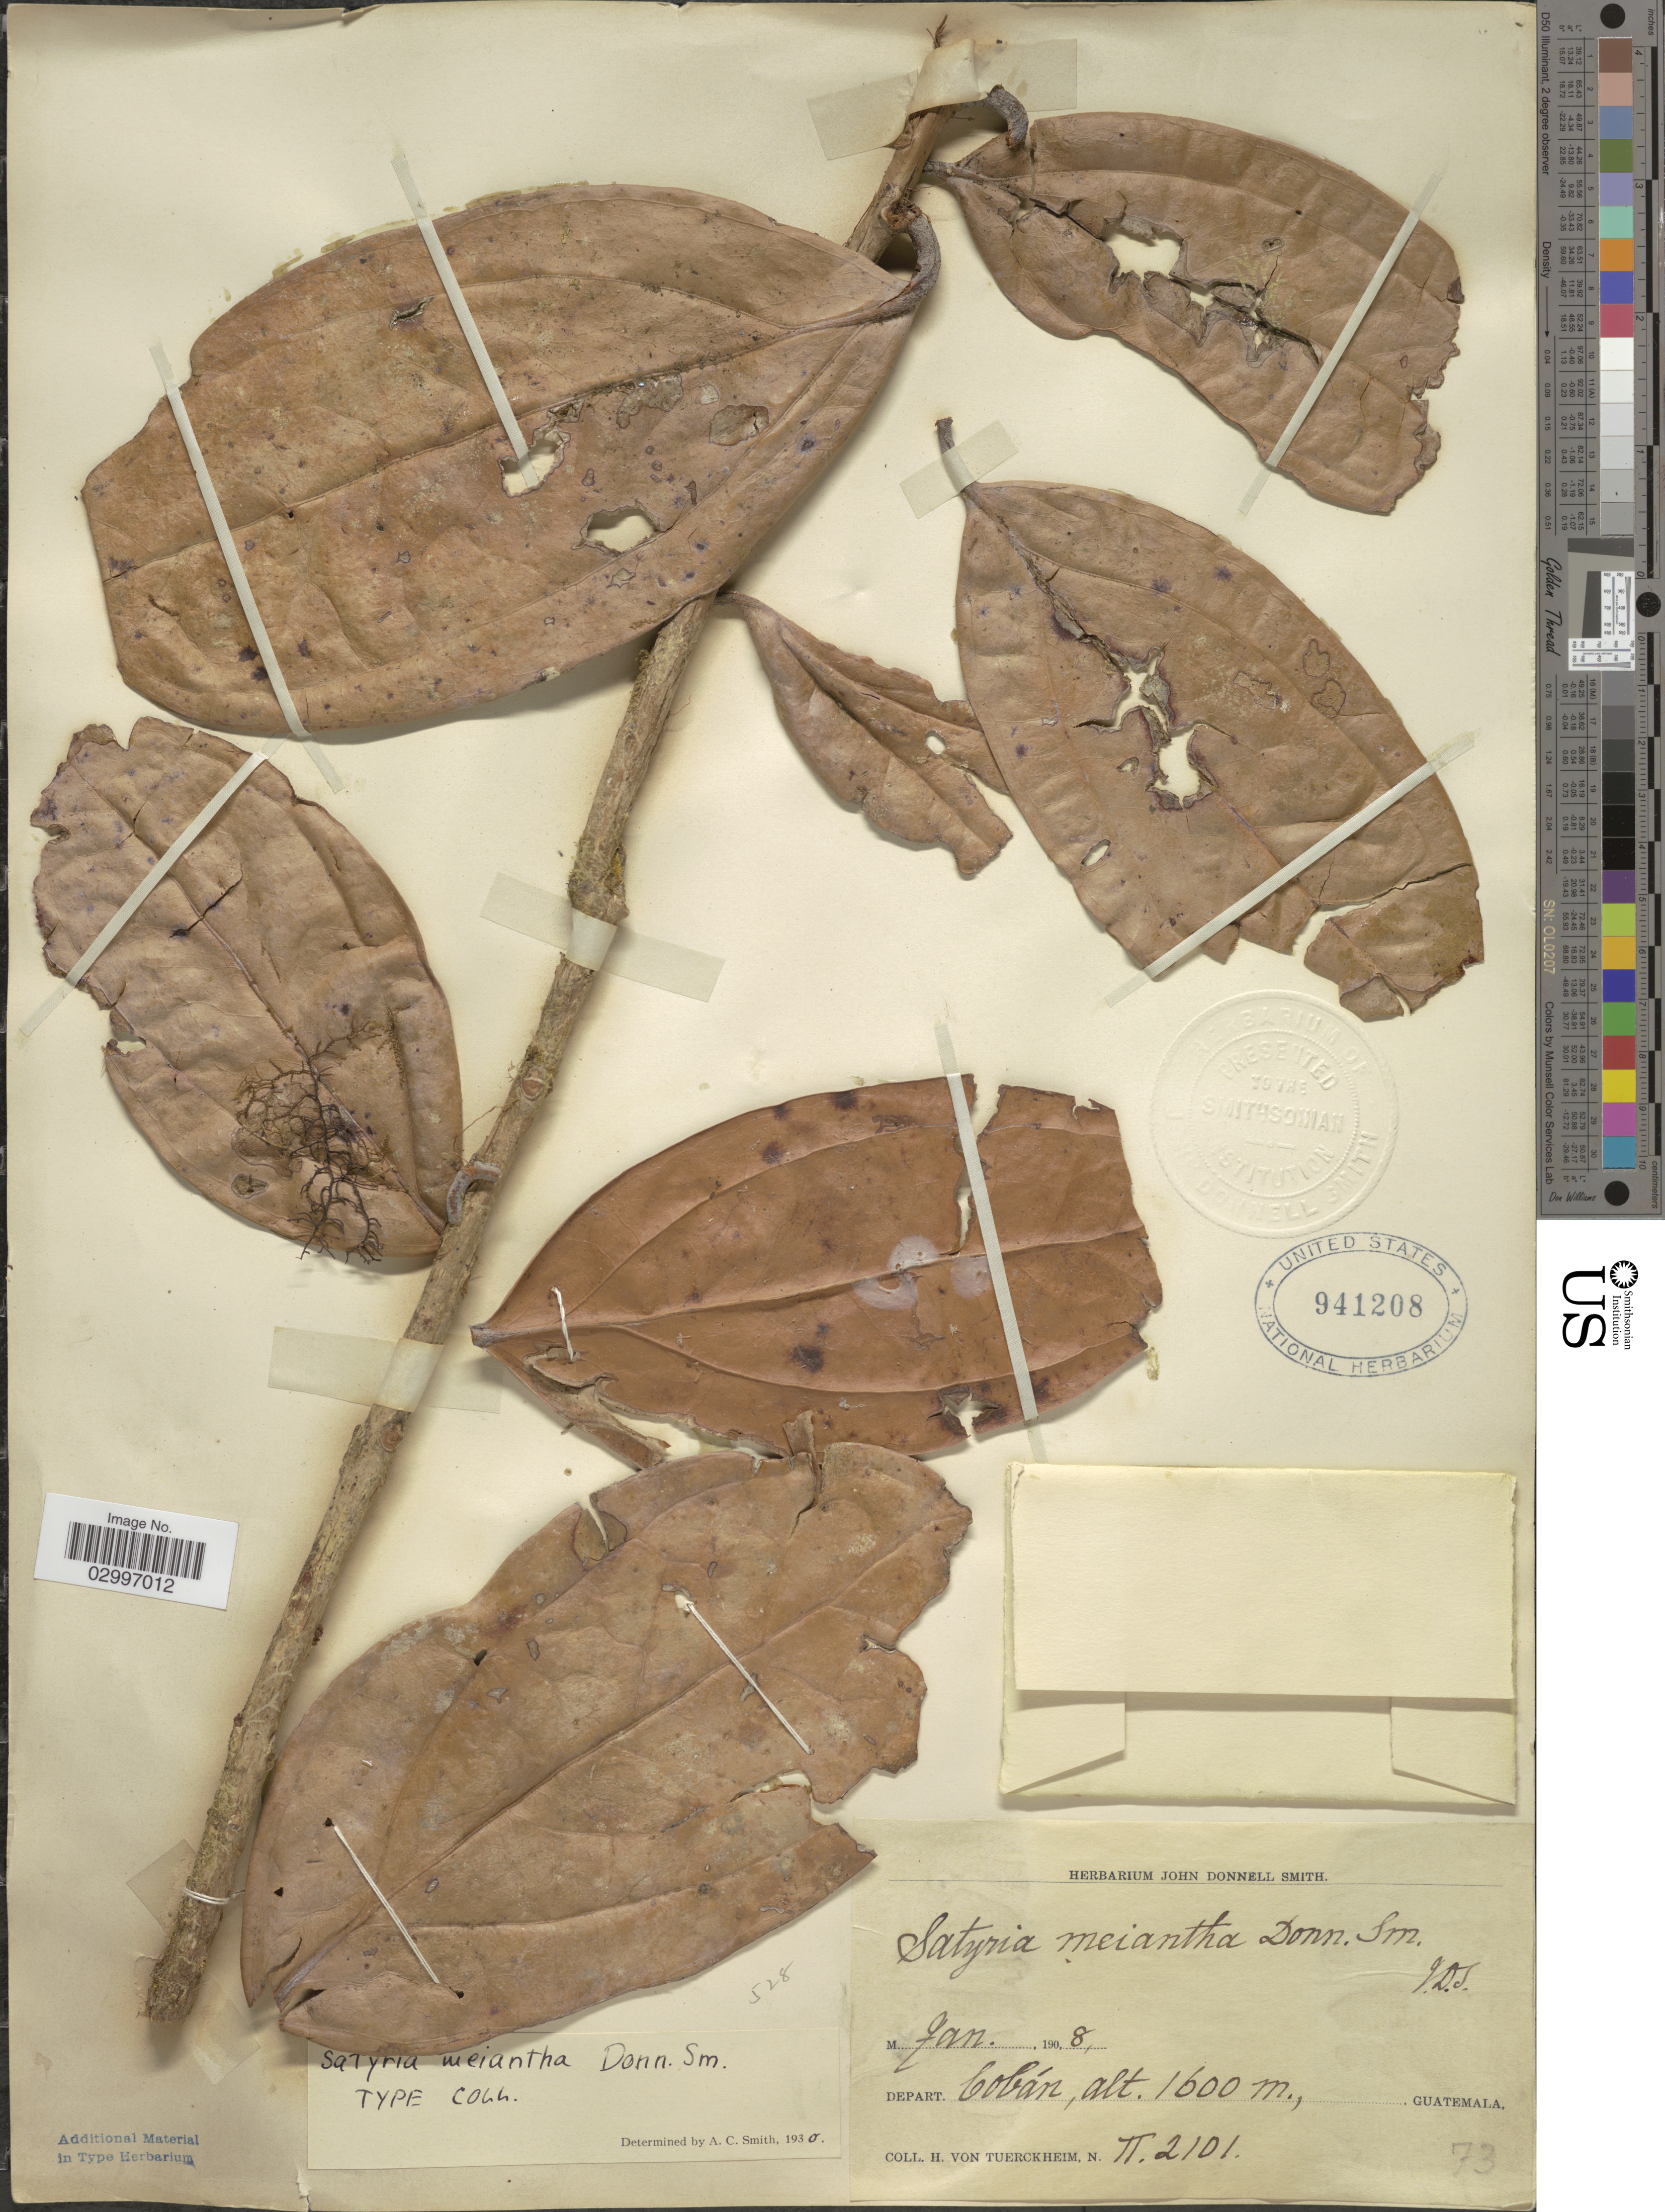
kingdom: Plantae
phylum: Tracheophyta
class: Magnoliopsida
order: Ericales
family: Ericaceae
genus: Satyria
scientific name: Satyria meiantha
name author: Donn. Sm.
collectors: H. von Türckheim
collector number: II2101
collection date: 1908-01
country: Guatemala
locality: Cobán.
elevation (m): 1600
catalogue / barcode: US 941208